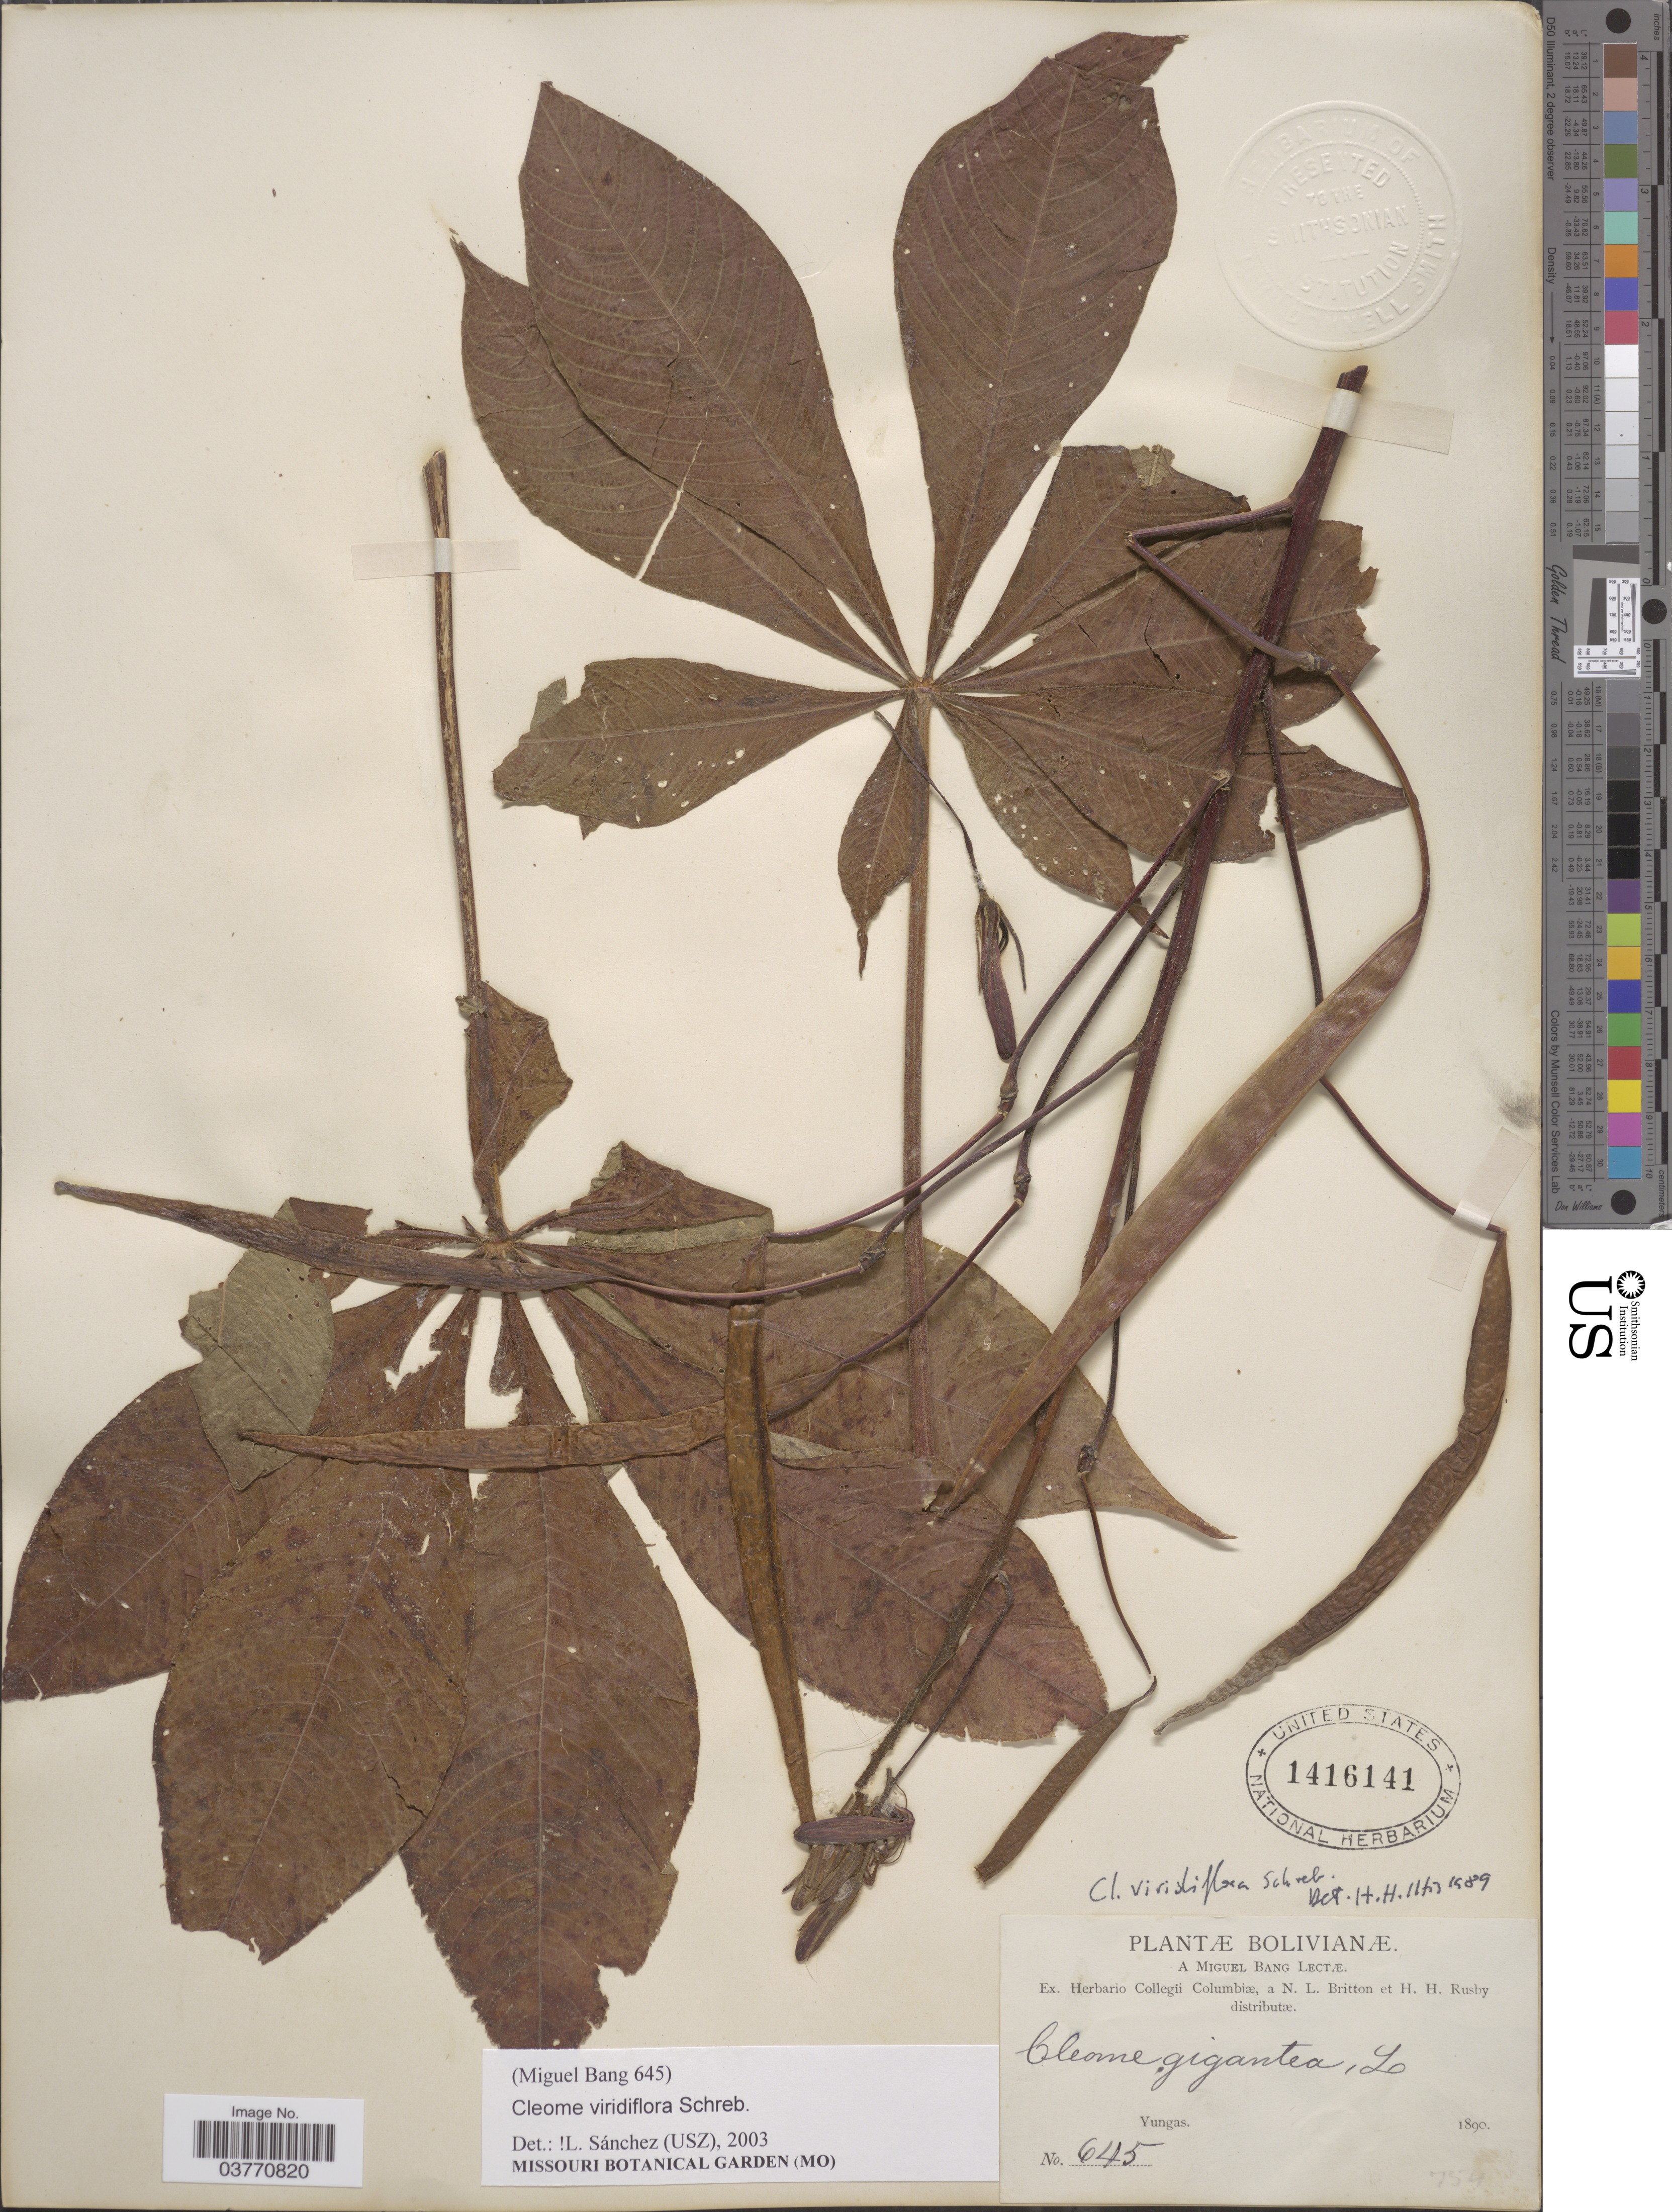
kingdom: Plantae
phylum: Tracheophyta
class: Magnoliopsida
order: Brassicales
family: Cleomaceae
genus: Melidiscus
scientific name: Melidiscus gigantea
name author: (L.) Raf.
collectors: M. Bang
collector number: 645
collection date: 1890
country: Bolivia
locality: Yungas.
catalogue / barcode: US 1416141